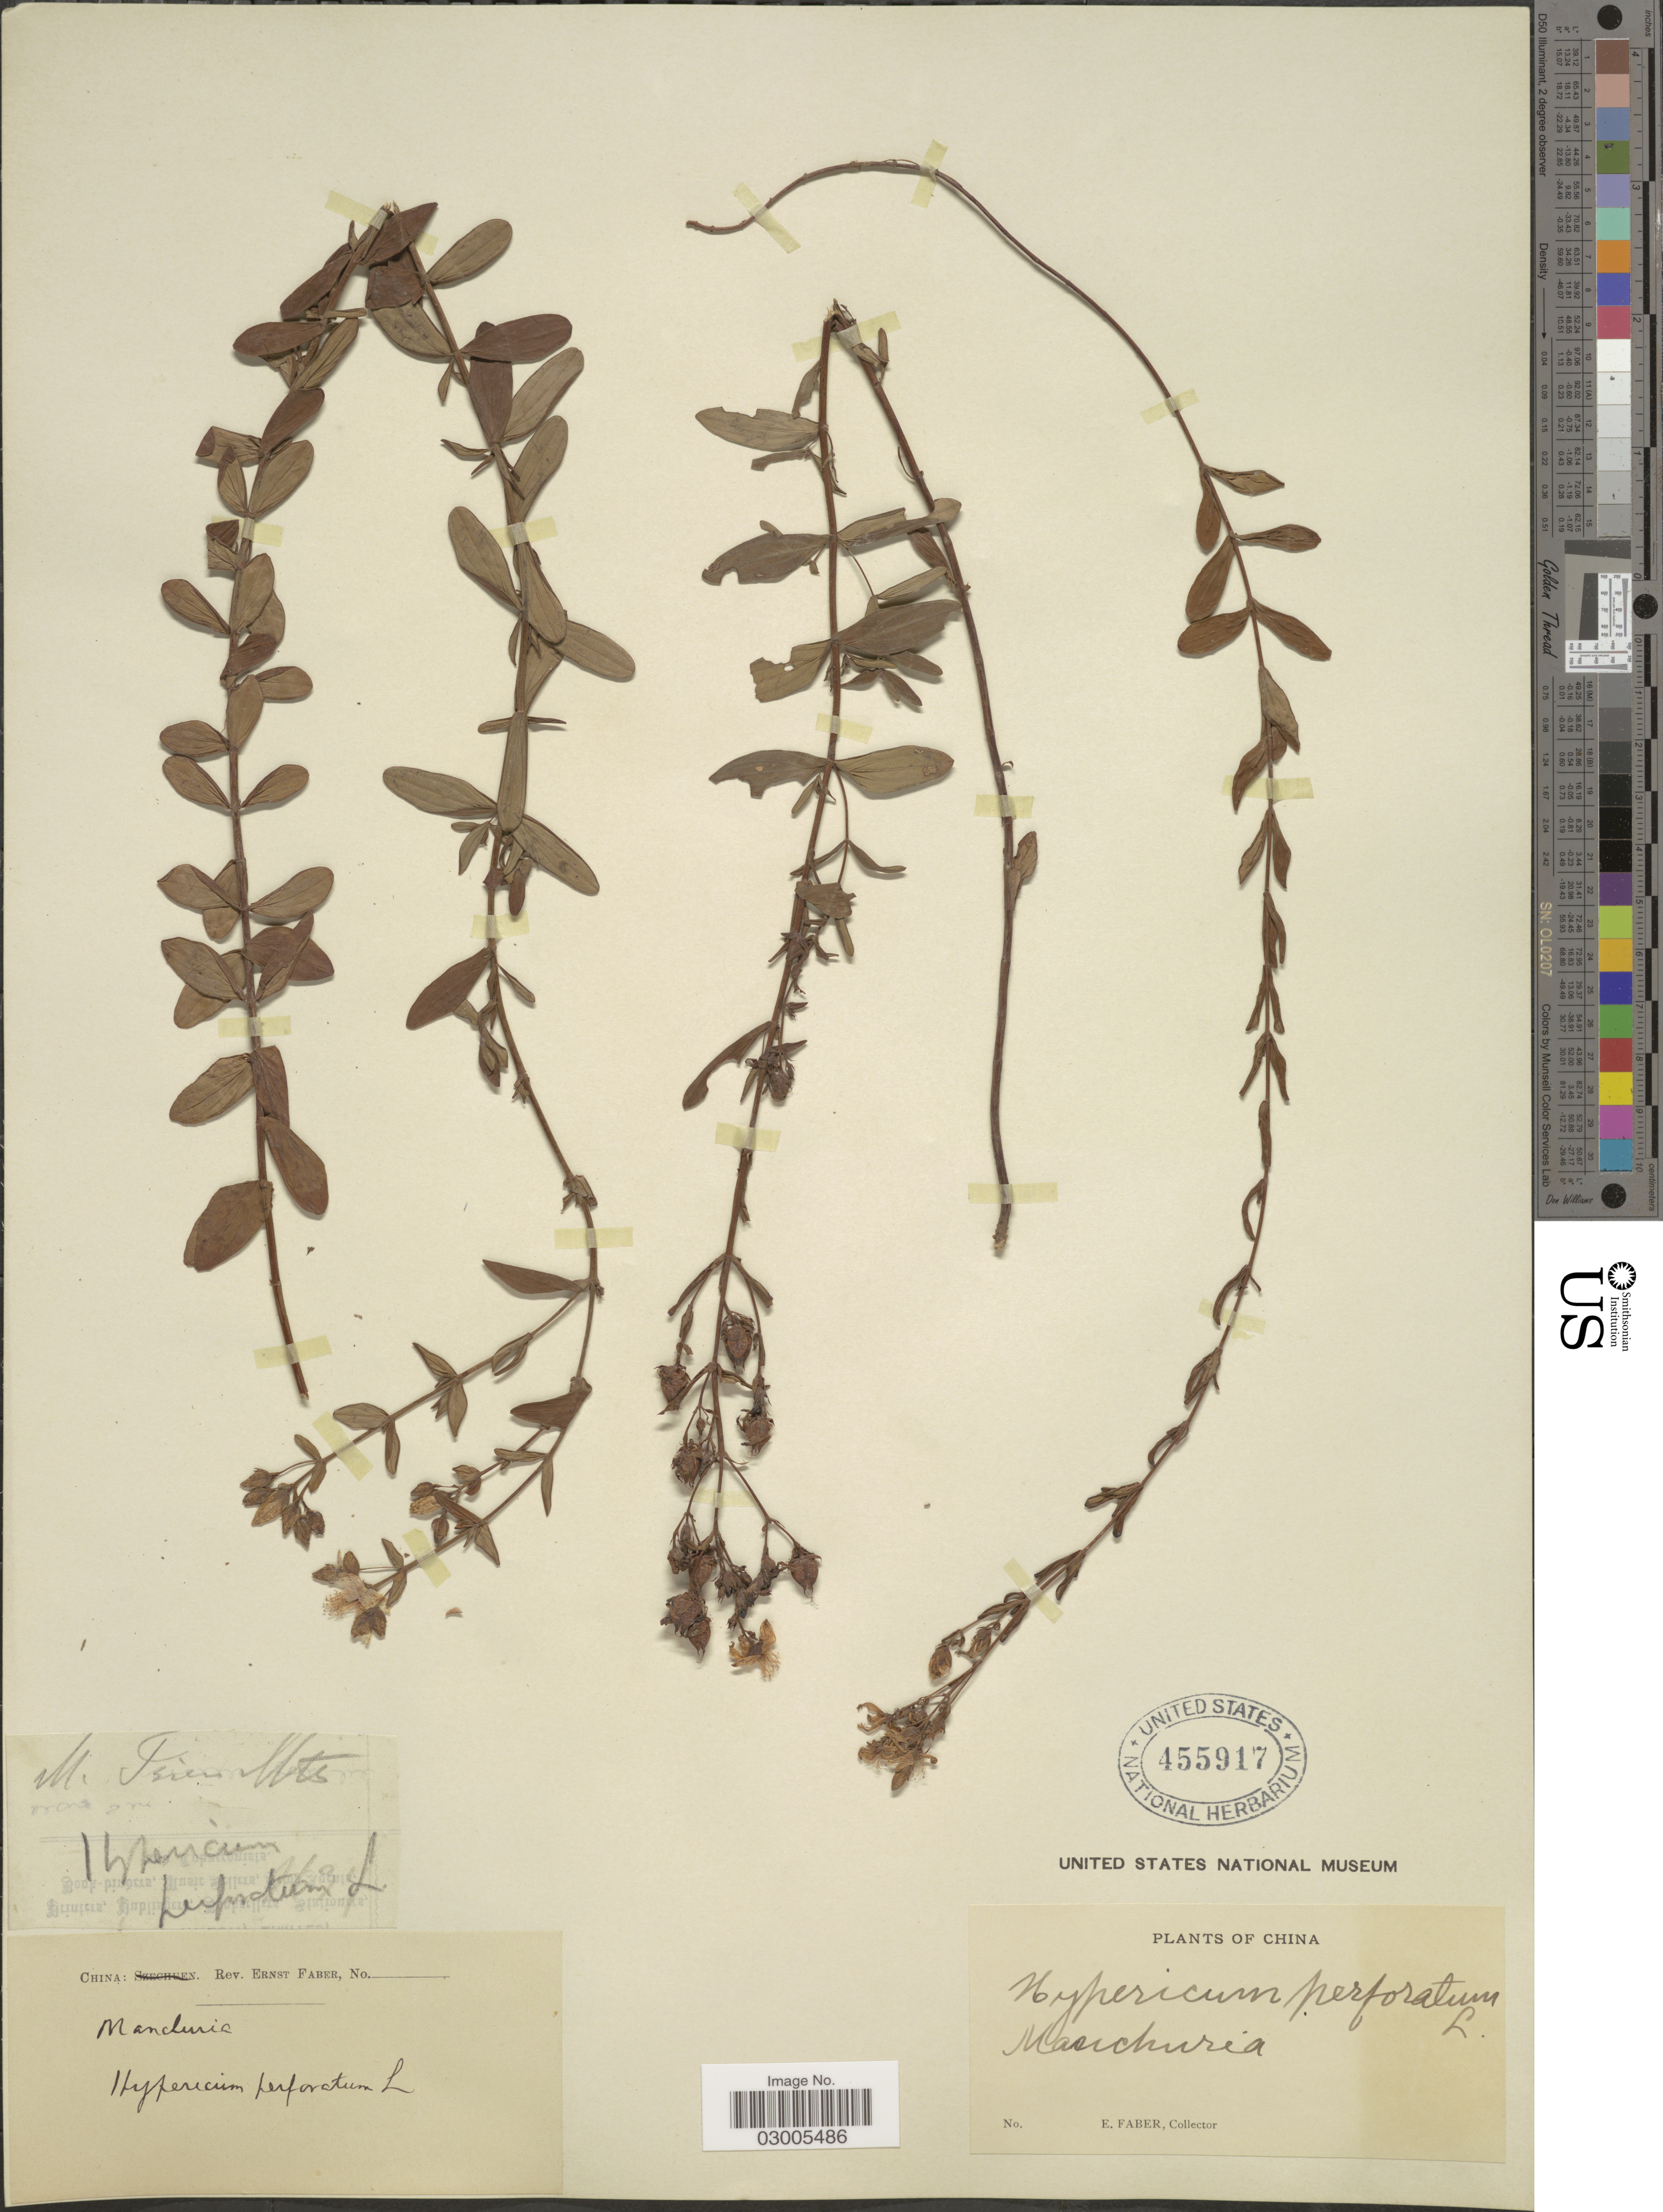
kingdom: Plantae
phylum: Tracheophyta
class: Magnoliopsida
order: Malpighiales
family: Hypericaceae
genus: Hypericum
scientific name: Hypericum perforatum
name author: L.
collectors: E. Faber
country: China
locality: Manchuria. M. Tsien [interpreted] Mts.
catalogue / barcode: US 455917